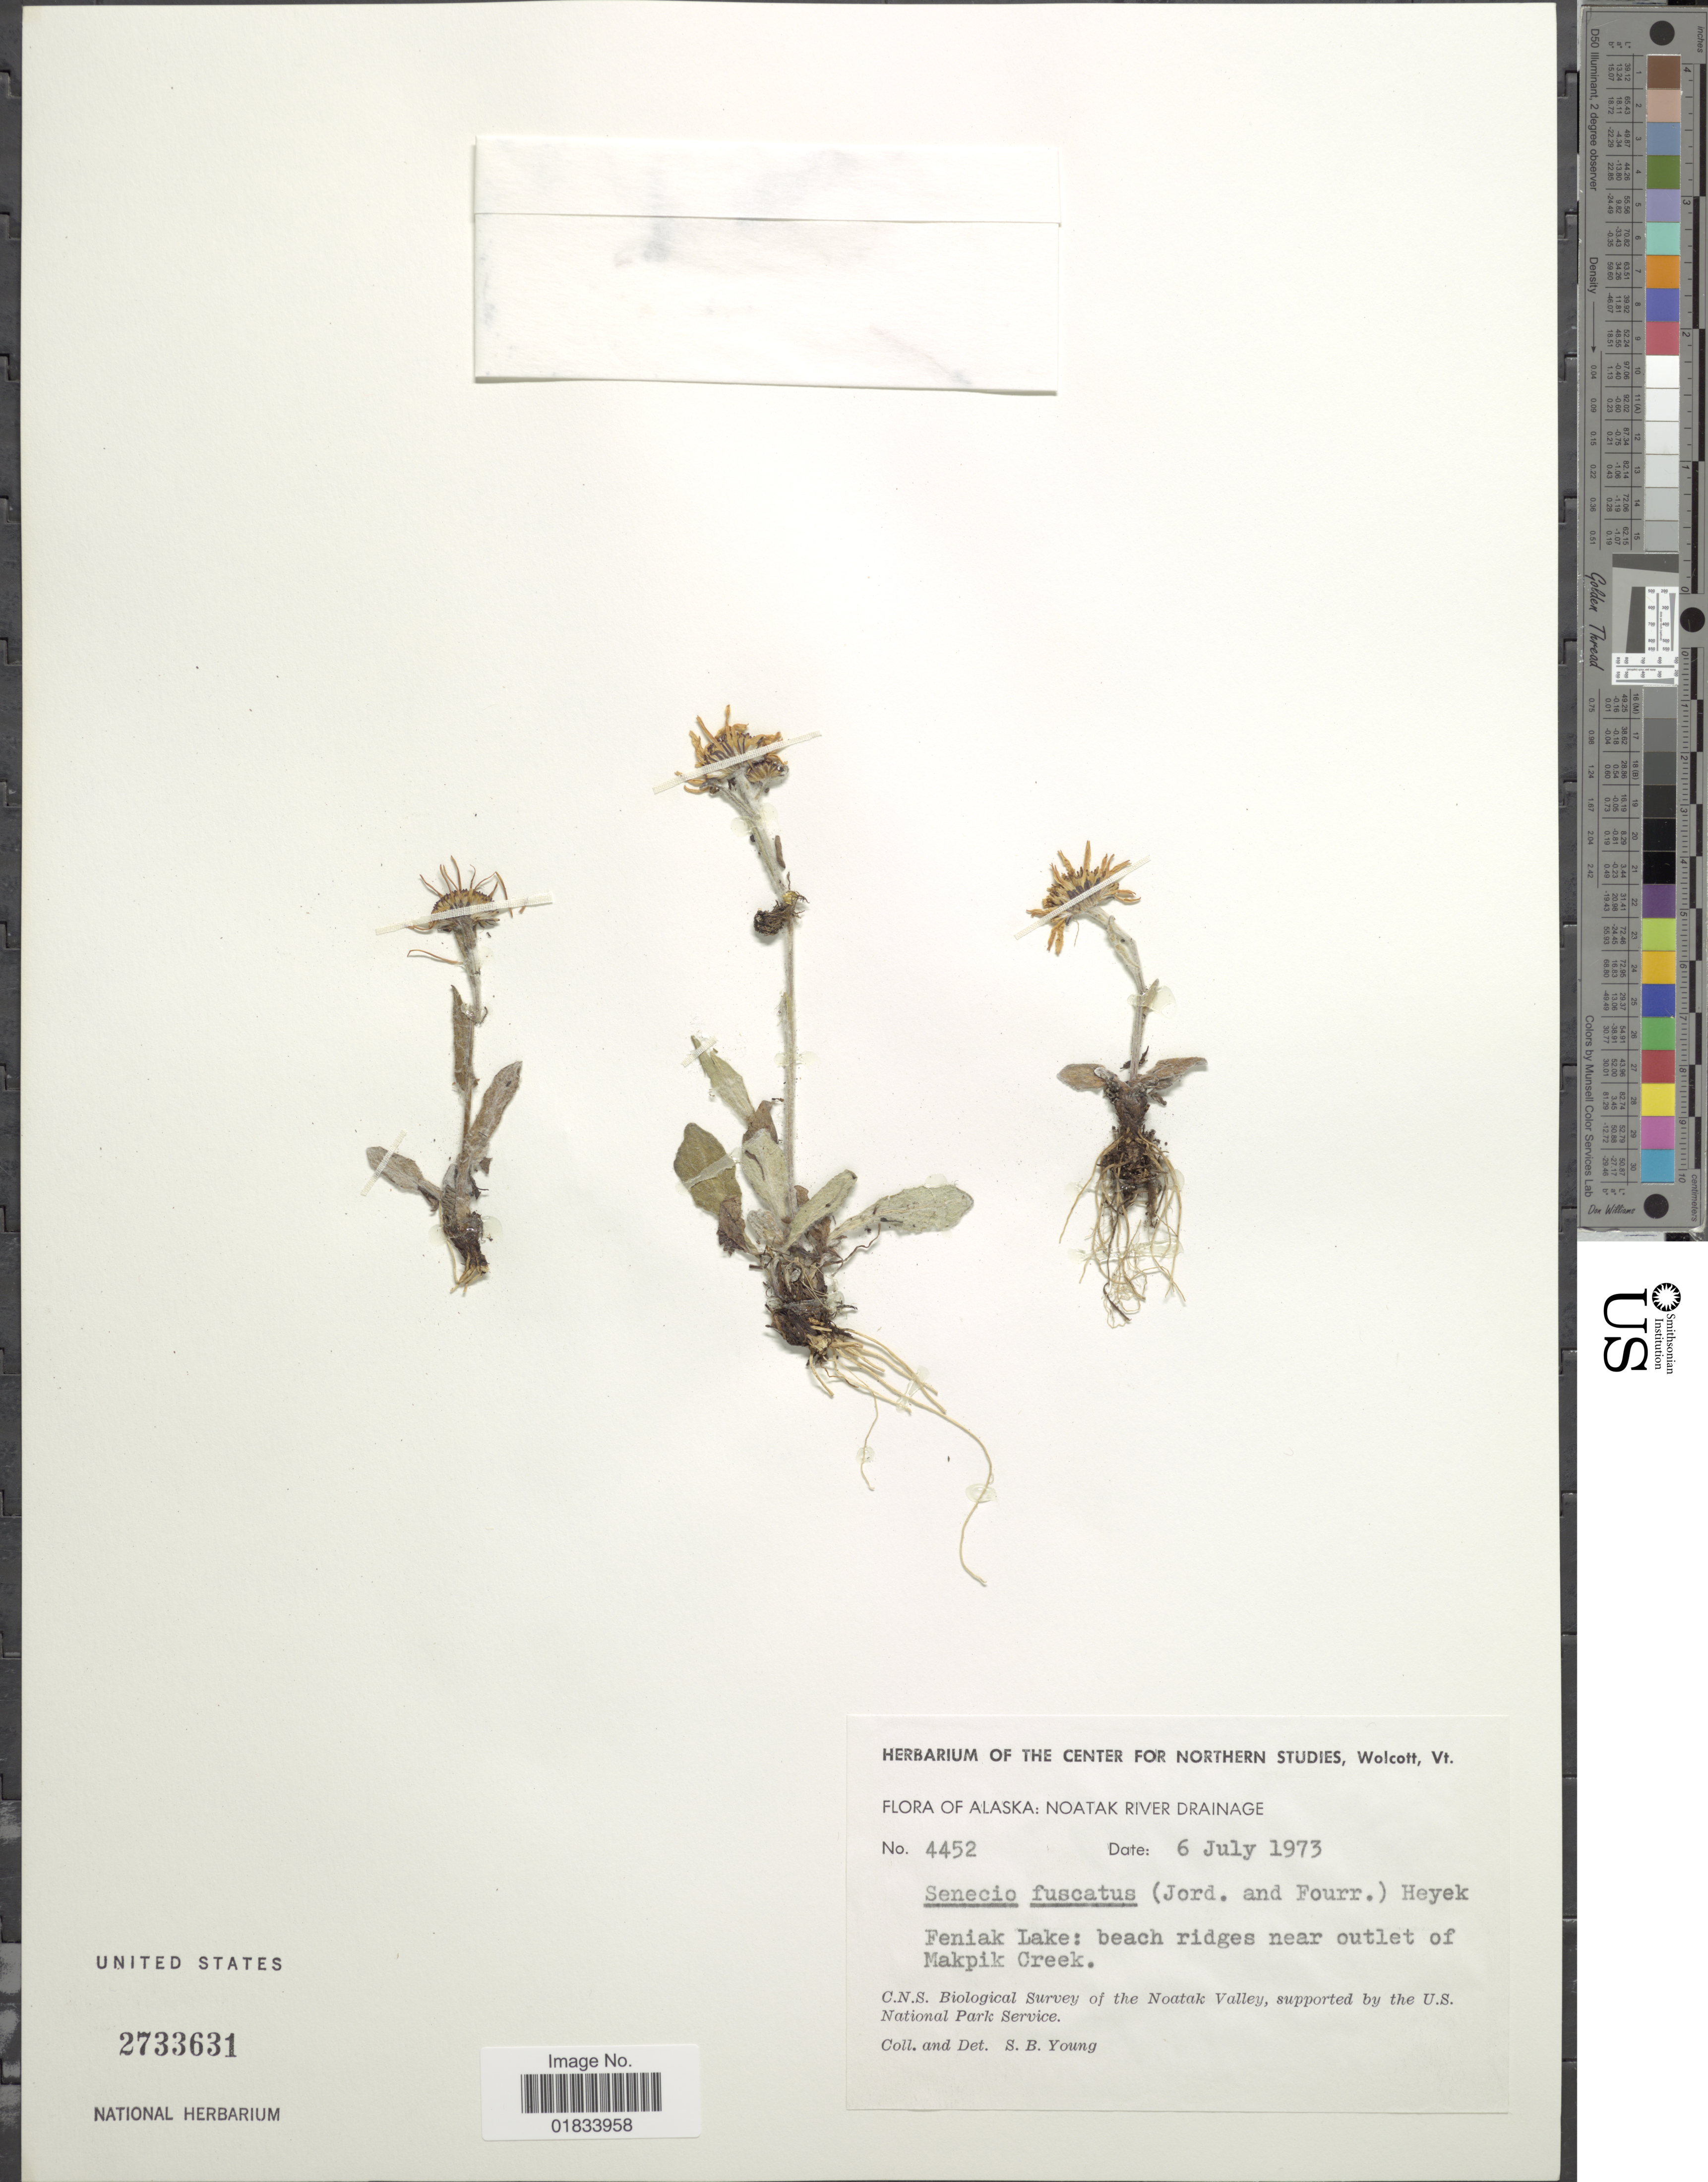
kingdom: Plantae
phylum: Tracheophyta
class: Magnoliopsida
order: Asterales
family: Asteraceae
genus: Senecio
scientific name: Senecio fuscatus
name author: (Jord. & Fourr.) Hayek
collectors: S. Young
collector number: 4452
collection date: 1973-07-06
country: United States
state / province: Alaska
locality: Noatak River Drainage, Feniak Lake: beach ridges outlet of Makpik Creek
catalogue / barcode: US 2733631